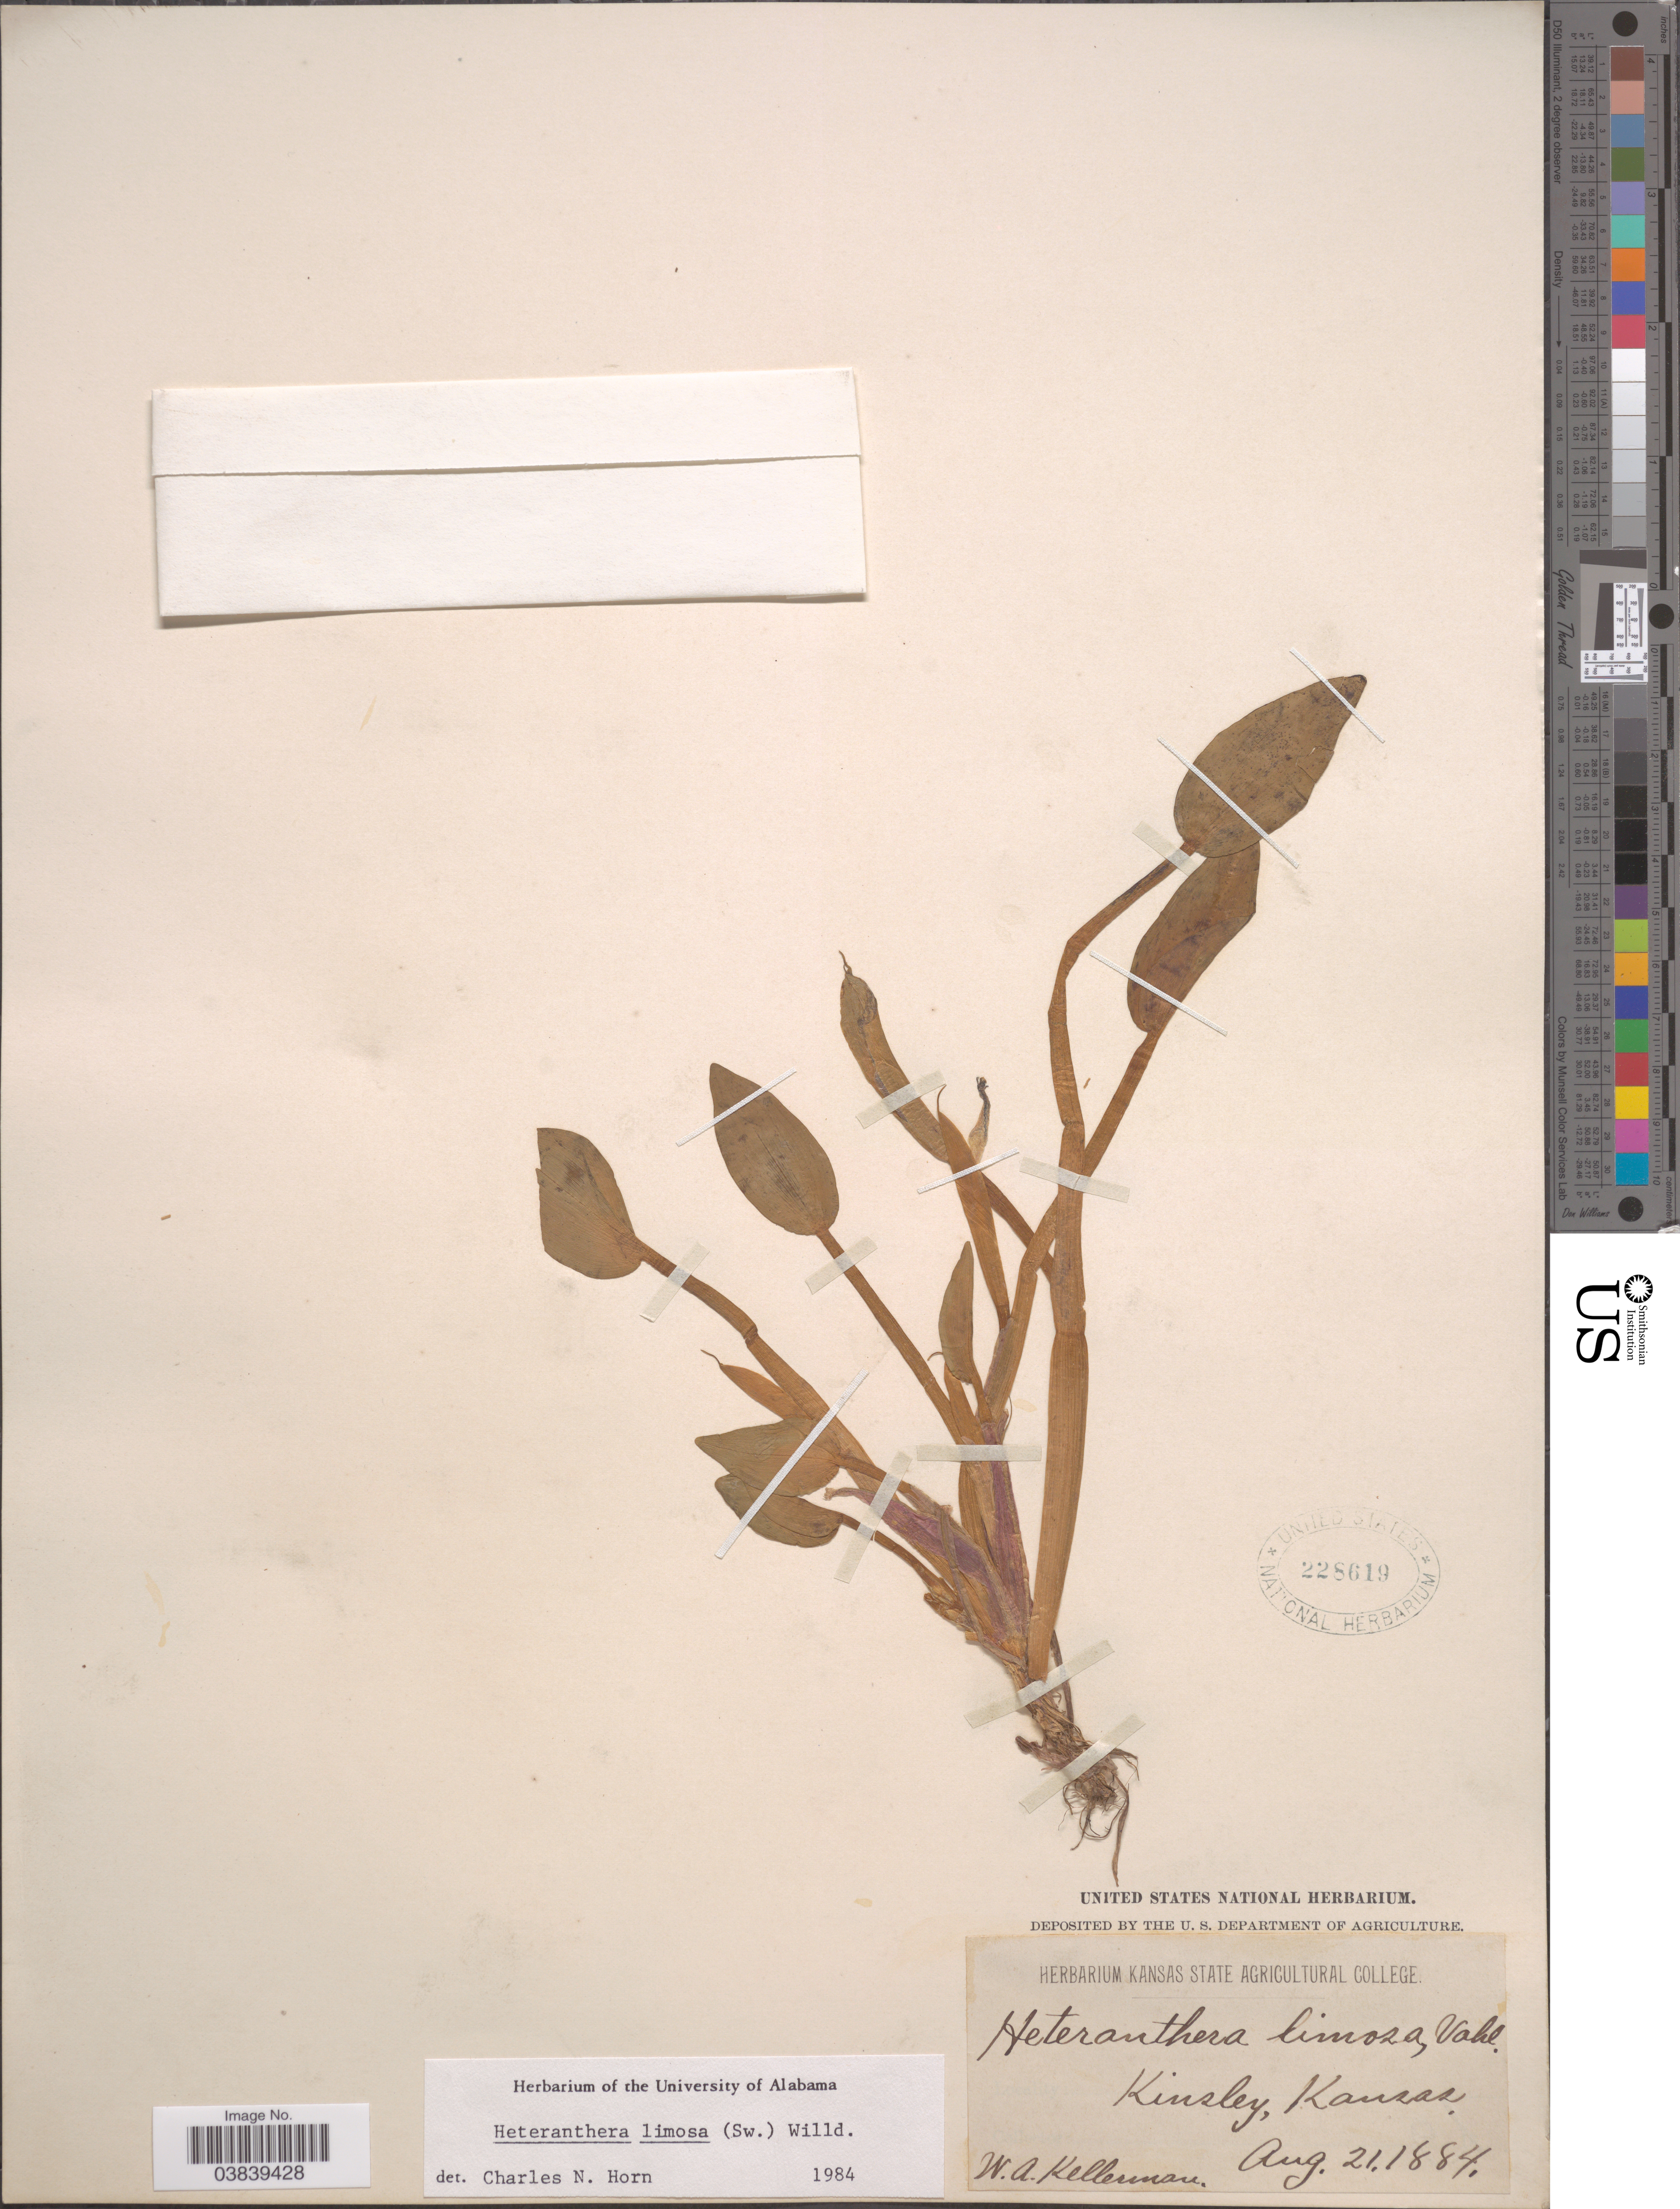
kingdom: Plantae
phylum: Tracheophyta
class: Liliopsida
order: Commelinales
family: Pontederiaceae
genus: Heteranthera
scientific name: Heteranthera limosa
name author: (Sw.) Willd.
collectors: W. Kellerman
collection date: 1884-08-21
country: United States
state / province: Kansas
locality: Kinsley.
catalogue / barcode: US 228619